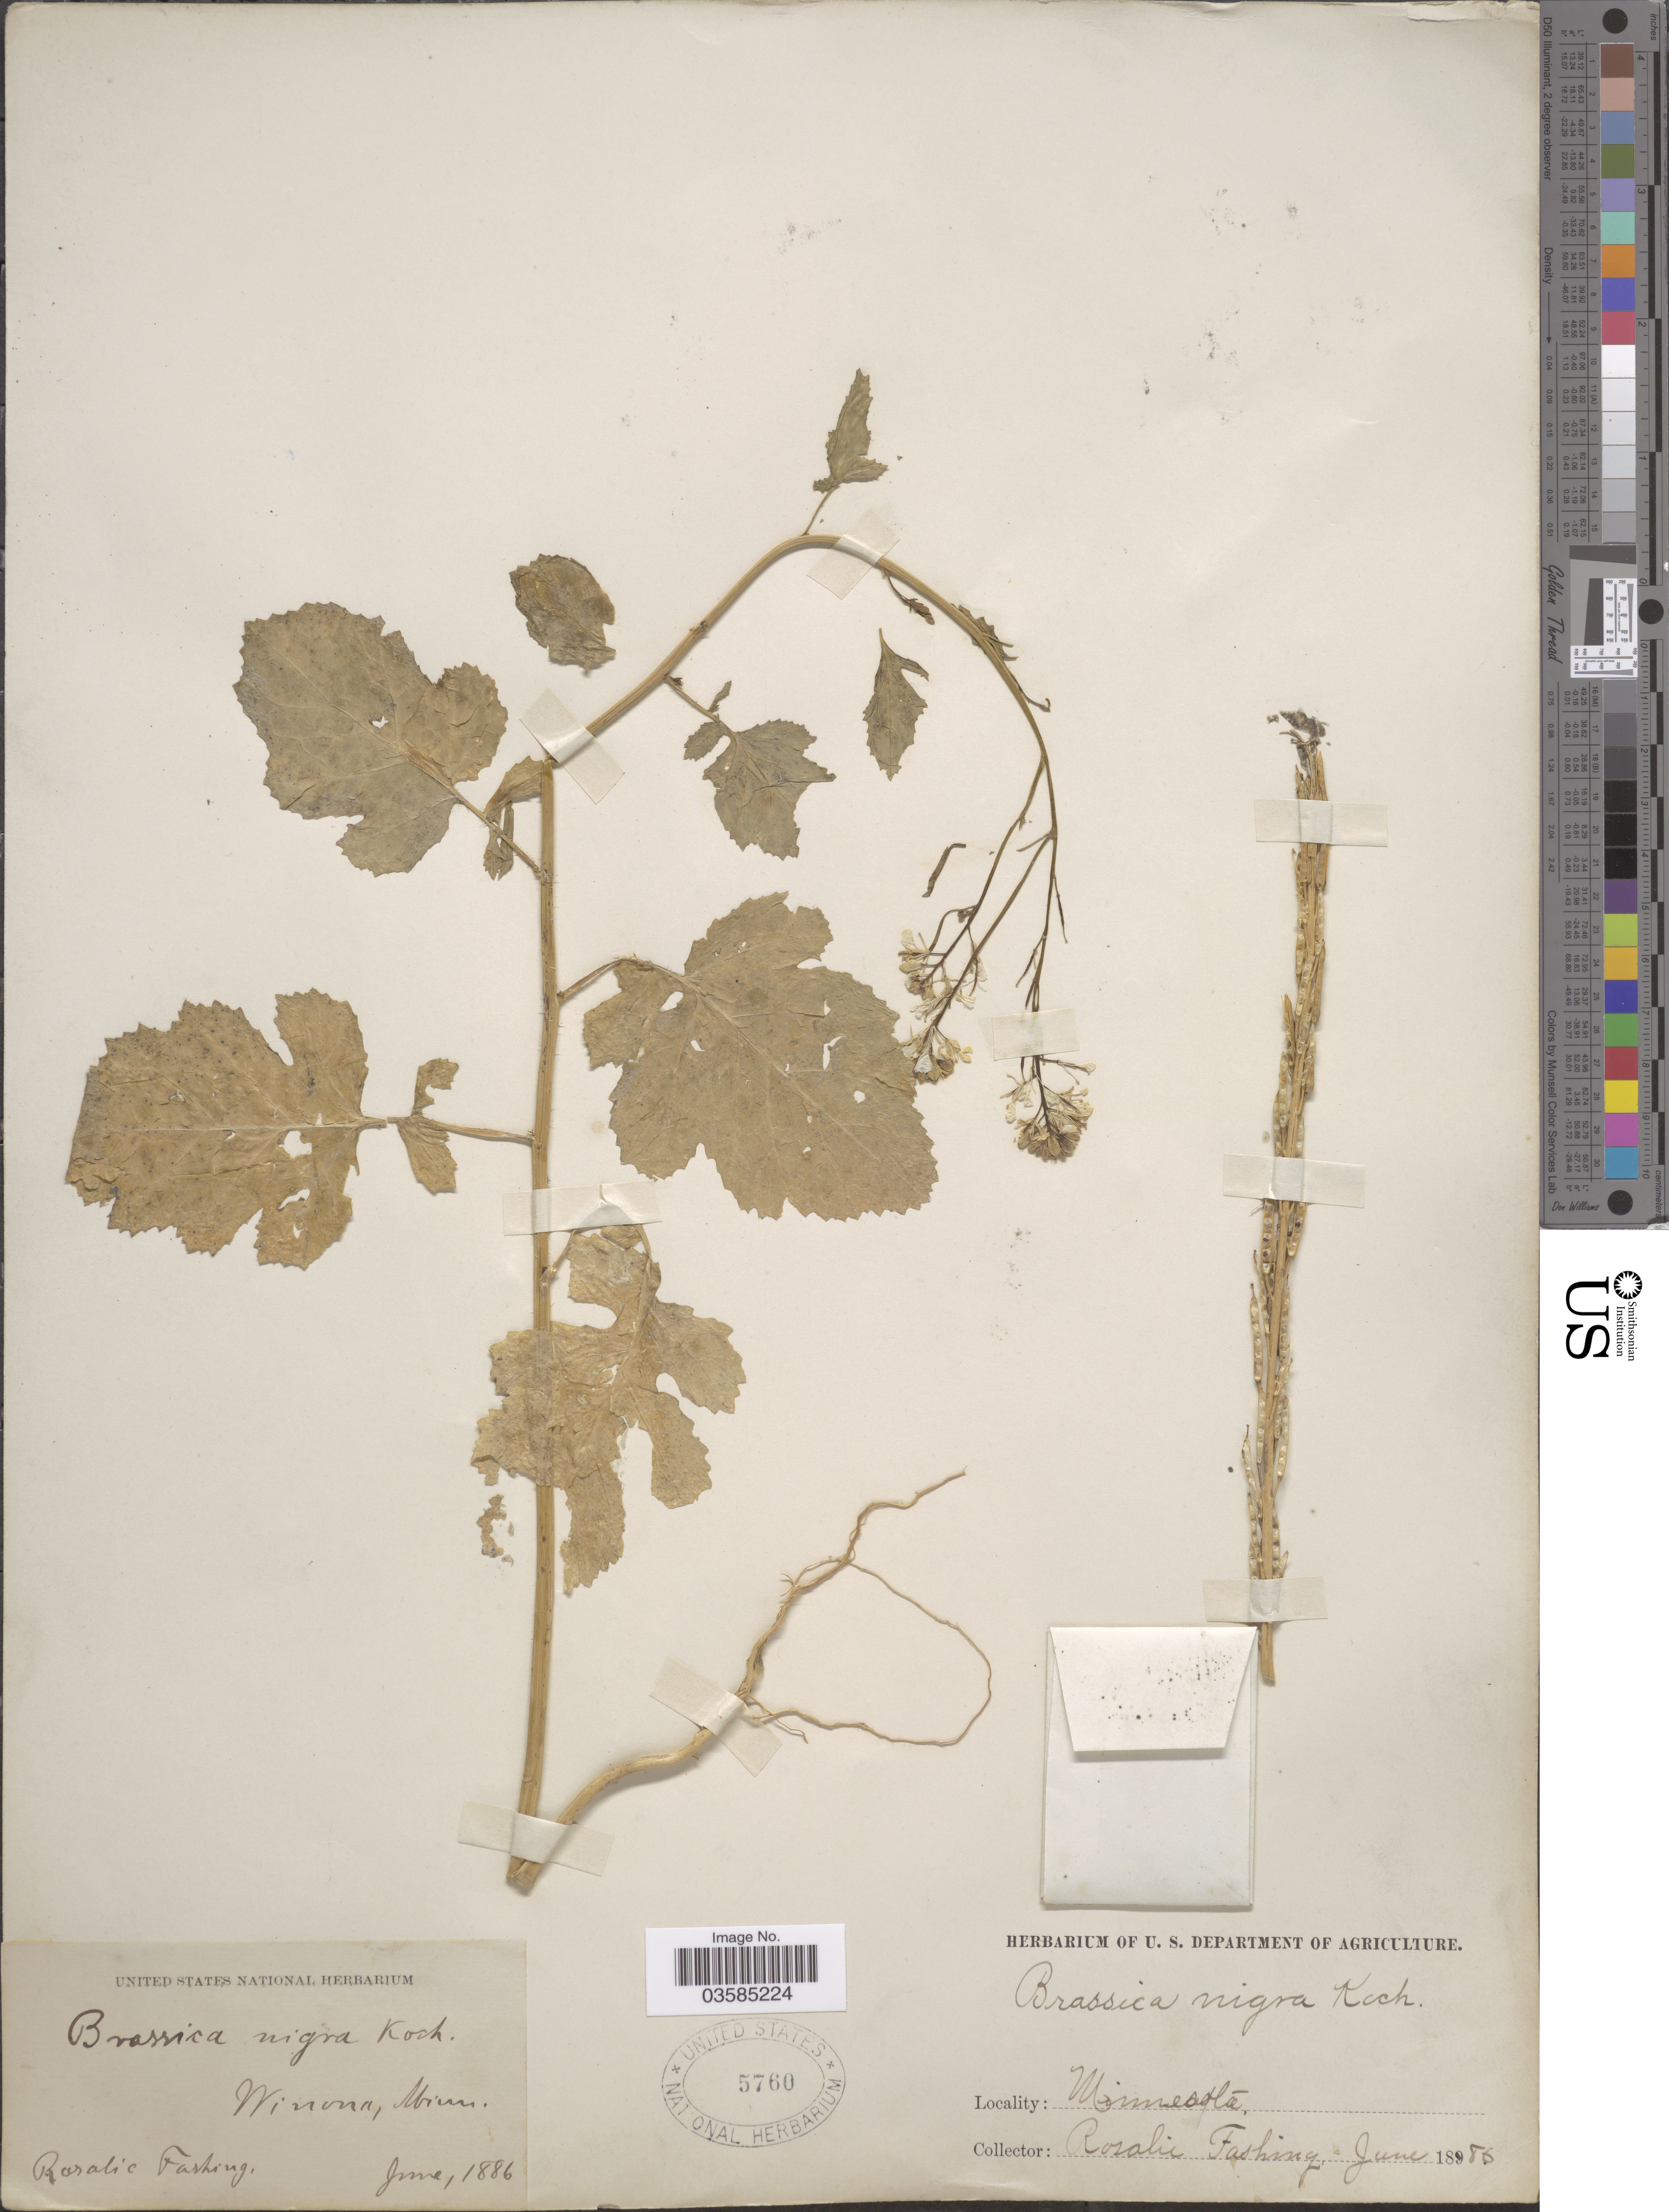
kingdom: Plantae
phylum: Tracheophyta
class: Magnoliopsida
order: Brassicales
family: Brassicaceae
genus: Brassica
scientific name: Brassica nigra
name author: (L.) W.D.J. Koch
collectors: R. Fashing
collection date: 1886-06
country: United States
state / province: Minnesota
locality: Winona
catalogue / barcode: US 5760